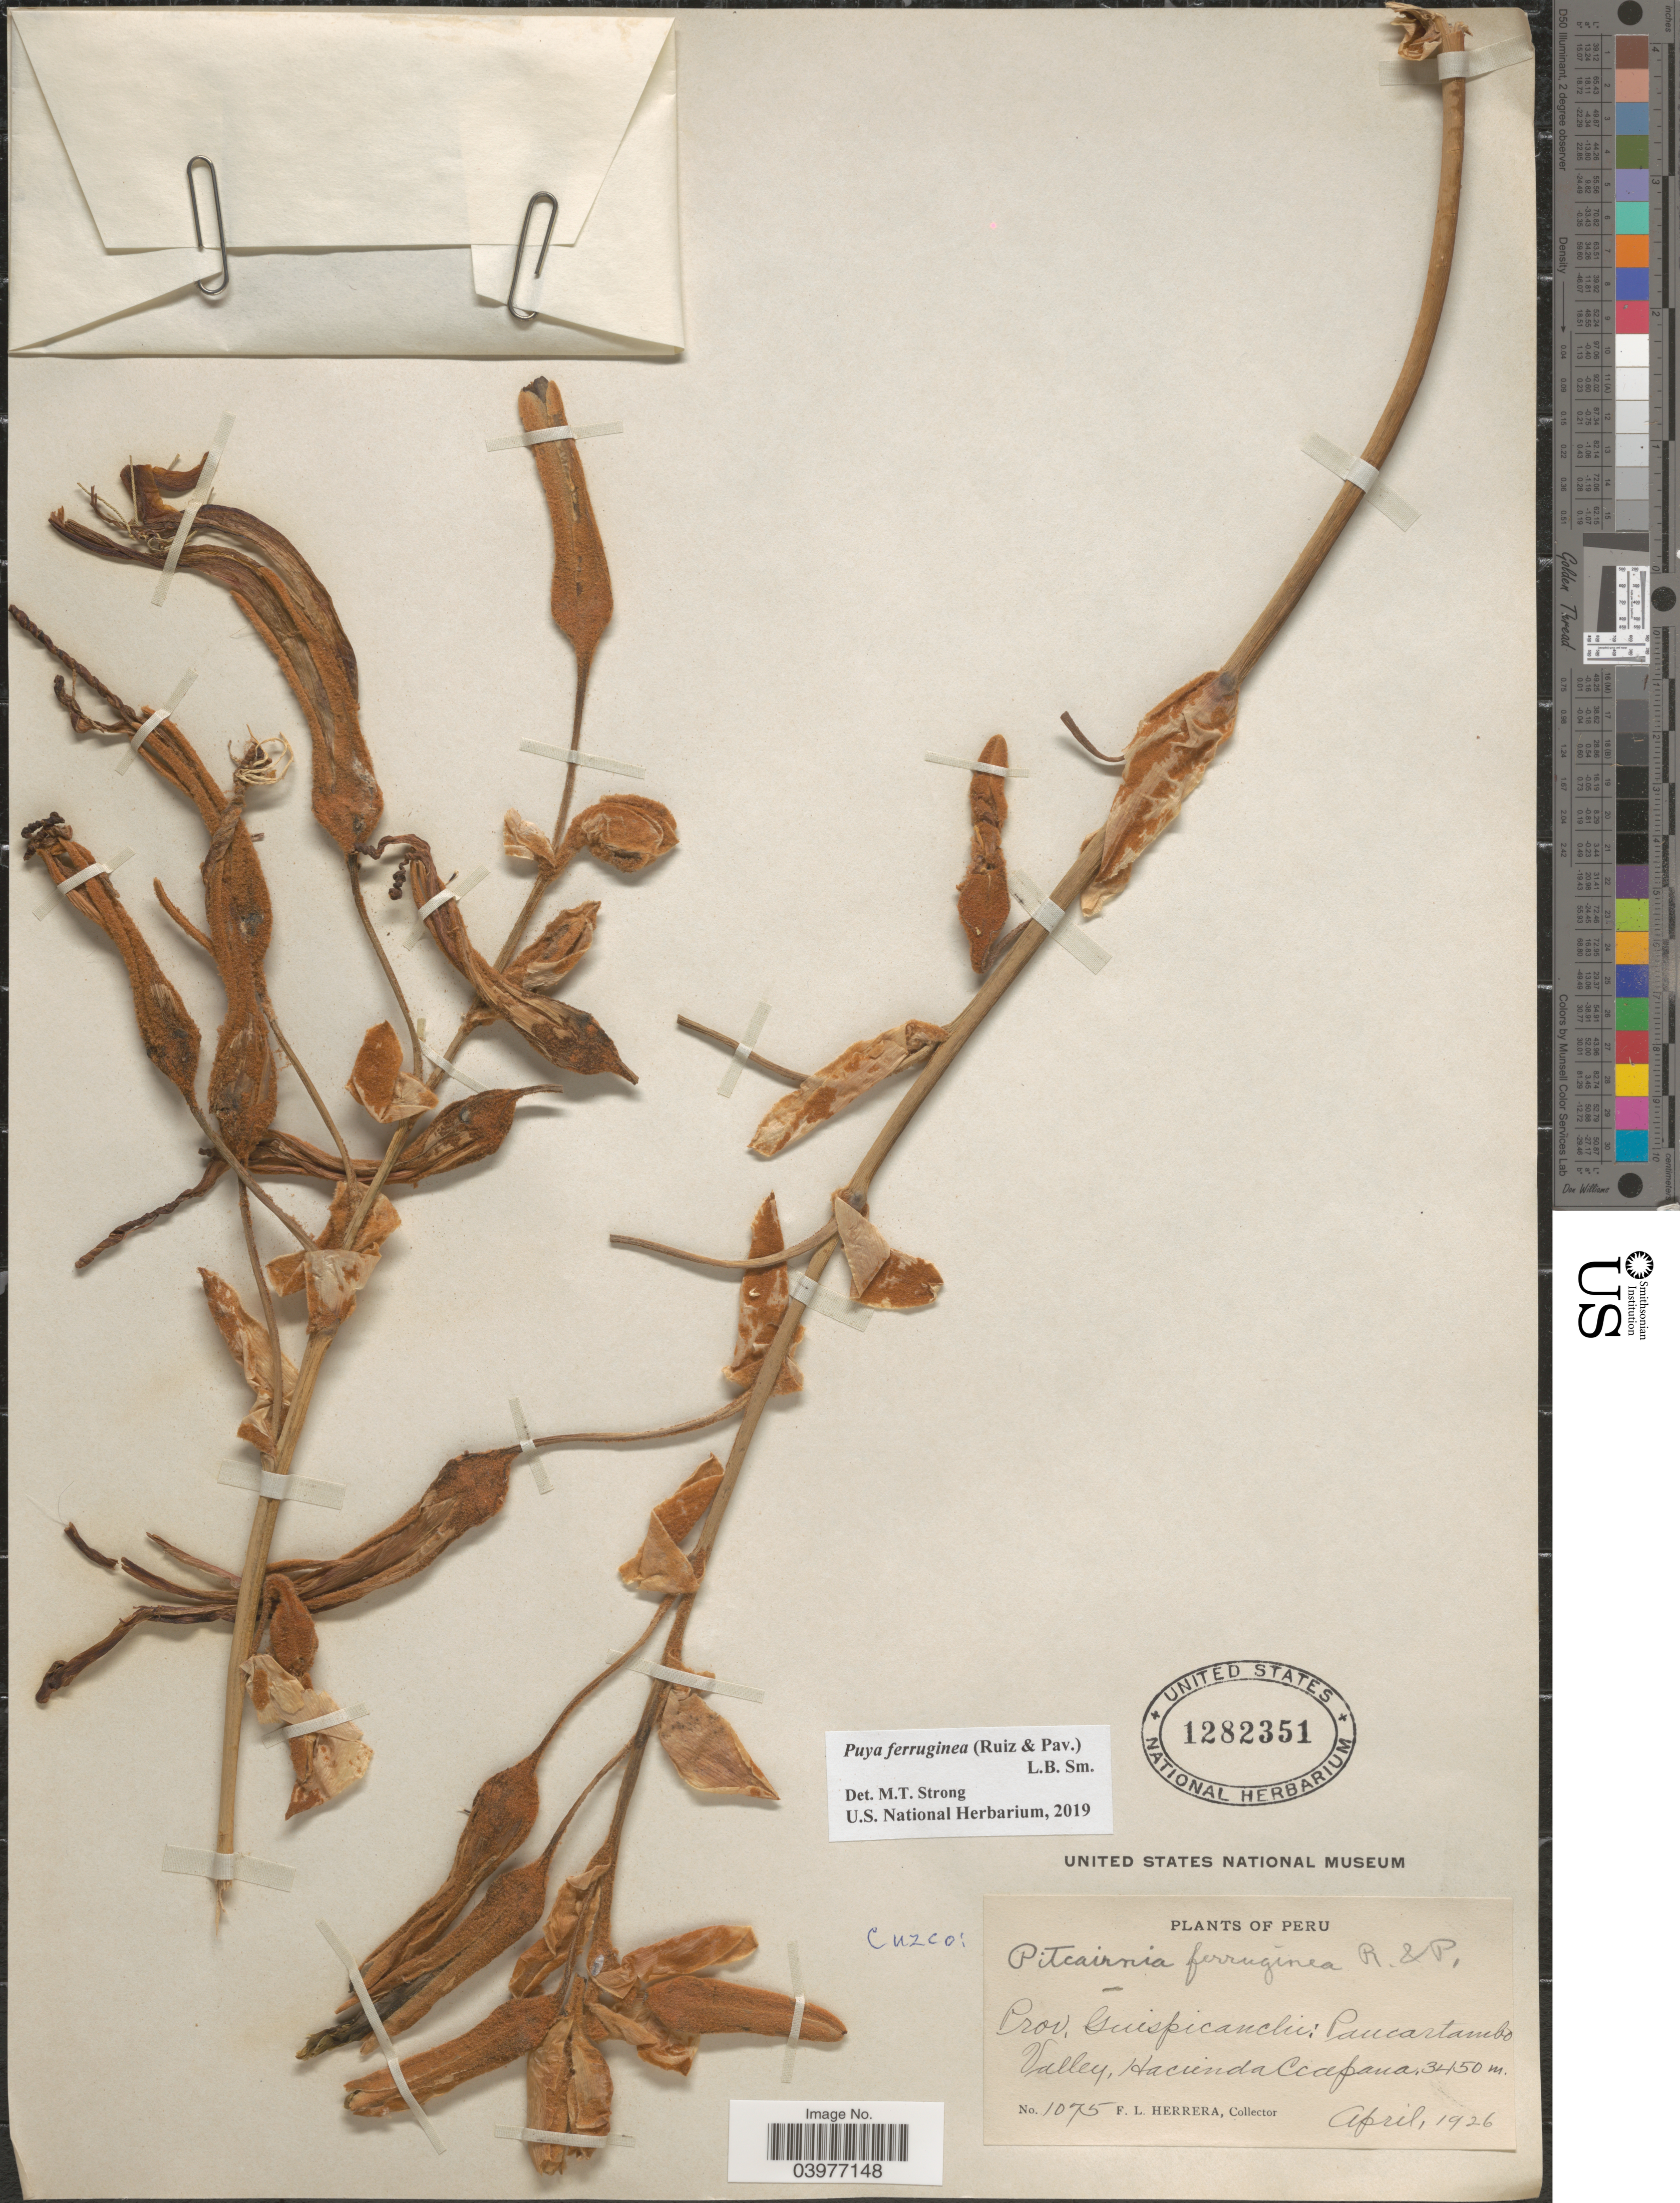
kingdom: Plantae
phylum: Tracheophyta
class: Liliopsida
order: Poales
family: Bromeliaceae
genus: Puya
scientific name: Puya ferruginea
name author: (Ruiz & Pav.) L.B. Sm.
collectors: F. L. Herrera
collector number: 1075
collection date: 1926-04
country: Peru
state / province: Cusco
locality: Cuzco: Prov. Guispicanchi: Paucartambo Valley, Hacienda Ccapana.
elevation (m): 3450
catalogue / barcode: US 1282351